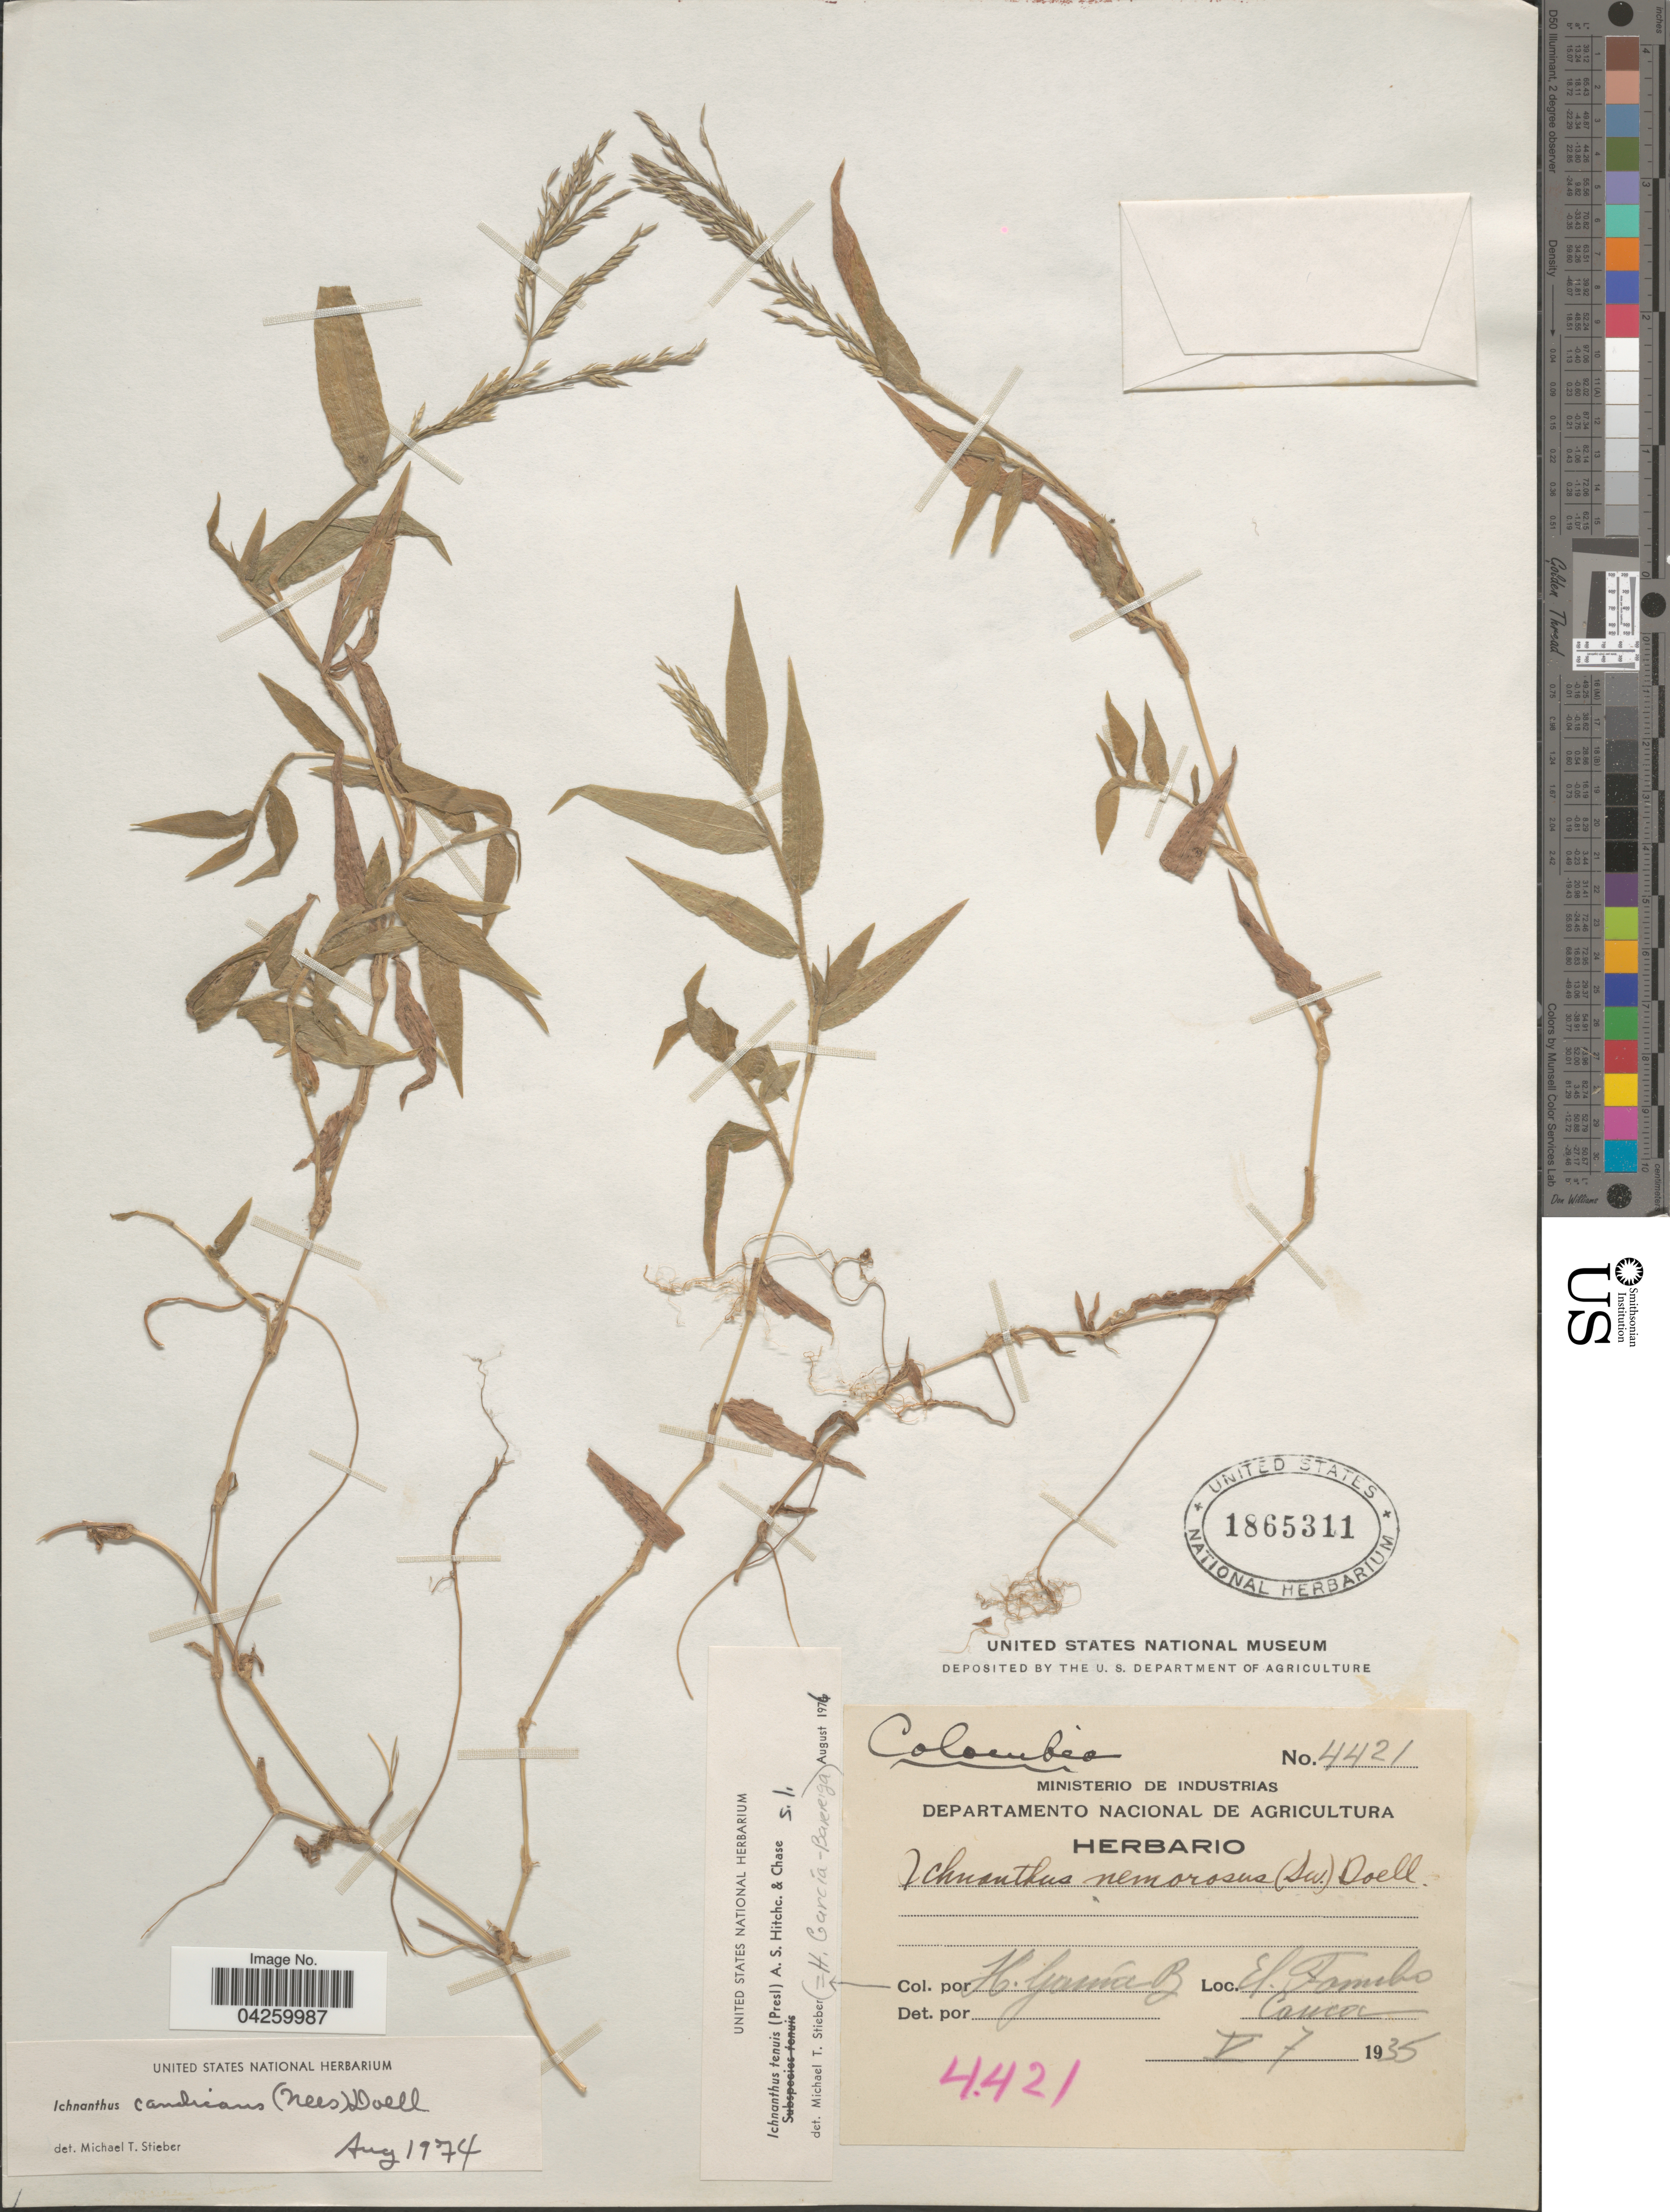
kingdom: Plantae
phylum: Tracheophyta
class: Liliopsida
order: Poales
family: Poaceae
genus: Ichnanthus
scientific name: Ichnanthus tenuis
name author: (J. Presl) Hitchc. & Chase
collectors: H. Gama B.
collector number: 4421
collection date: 1935-05-07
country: Colombia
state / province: Cauca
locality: El Tambo.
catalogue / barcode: US 1865311